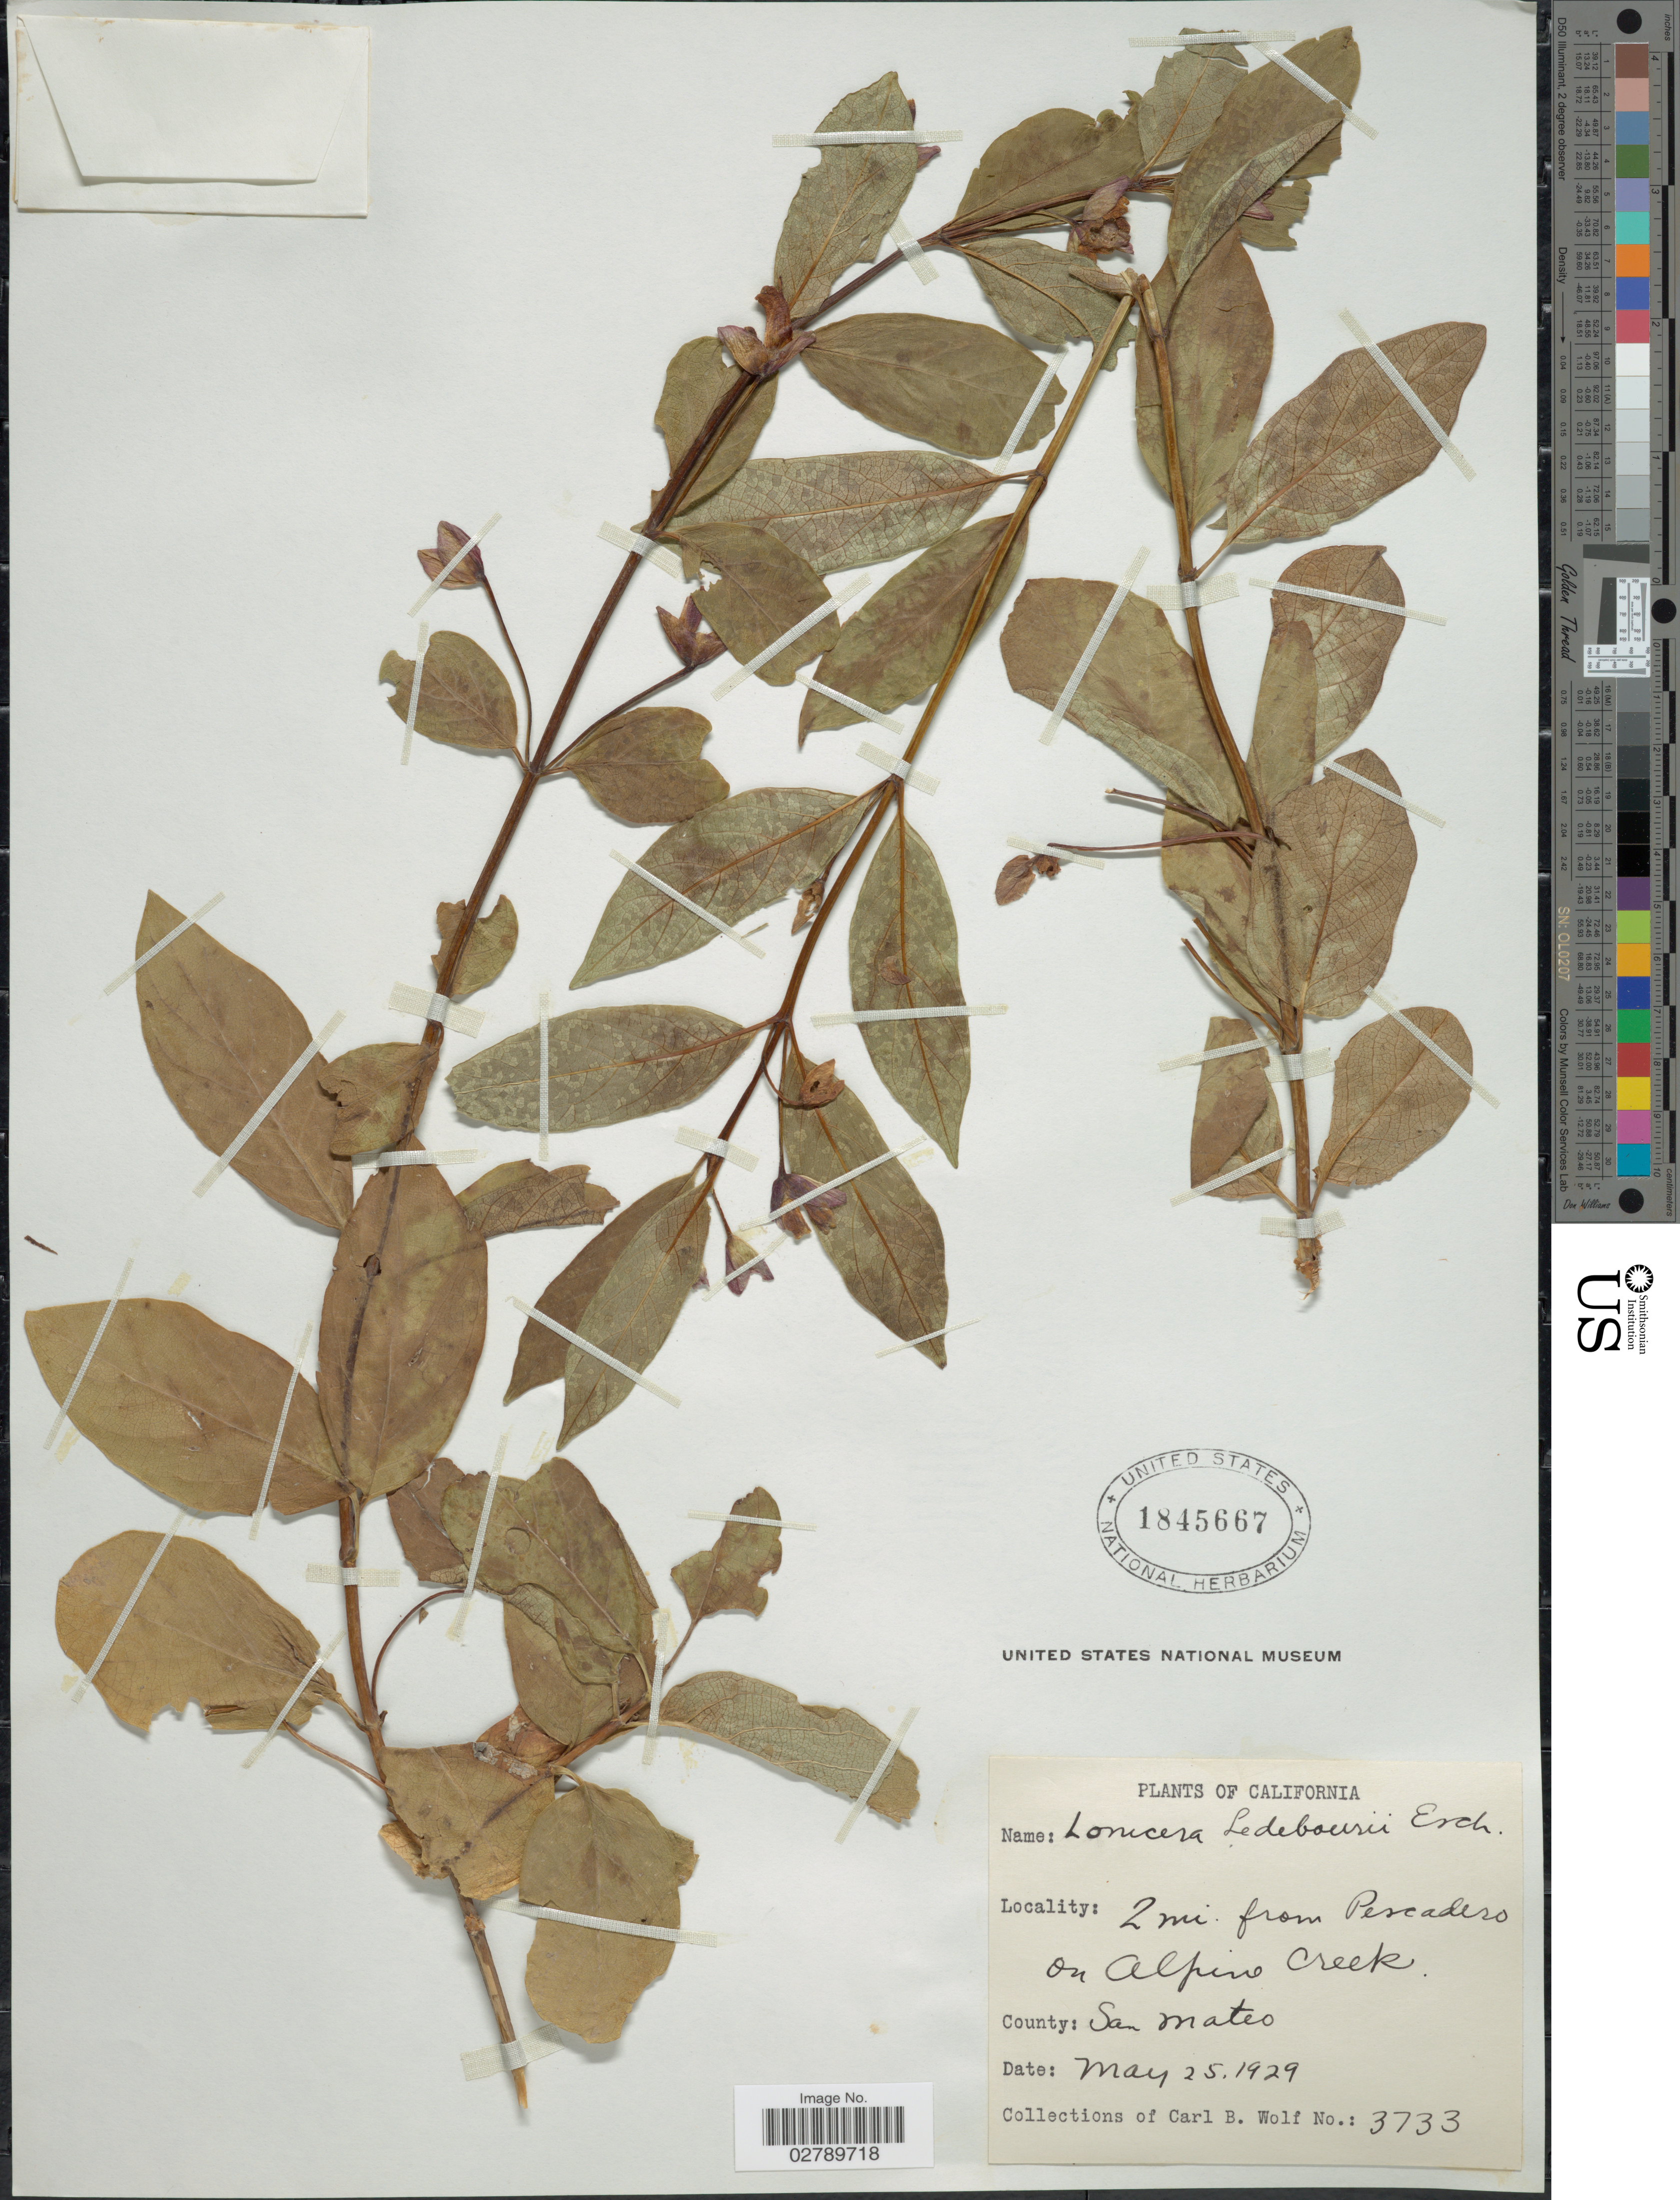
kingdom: Plantae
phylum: Tracheophyta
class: Magnoliopsida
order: Dipsacales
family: Caprifoliaceae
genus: Lonicera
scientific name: Lonicera ledebourii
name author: Eschsch.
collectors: C. B. Wolf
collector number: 3733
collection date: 1929-05-25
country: United States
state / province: California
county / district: San Mateo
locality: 2 mi. from Pescadero on Alpino Creek. County: San Mateo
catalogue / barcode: US 1845667